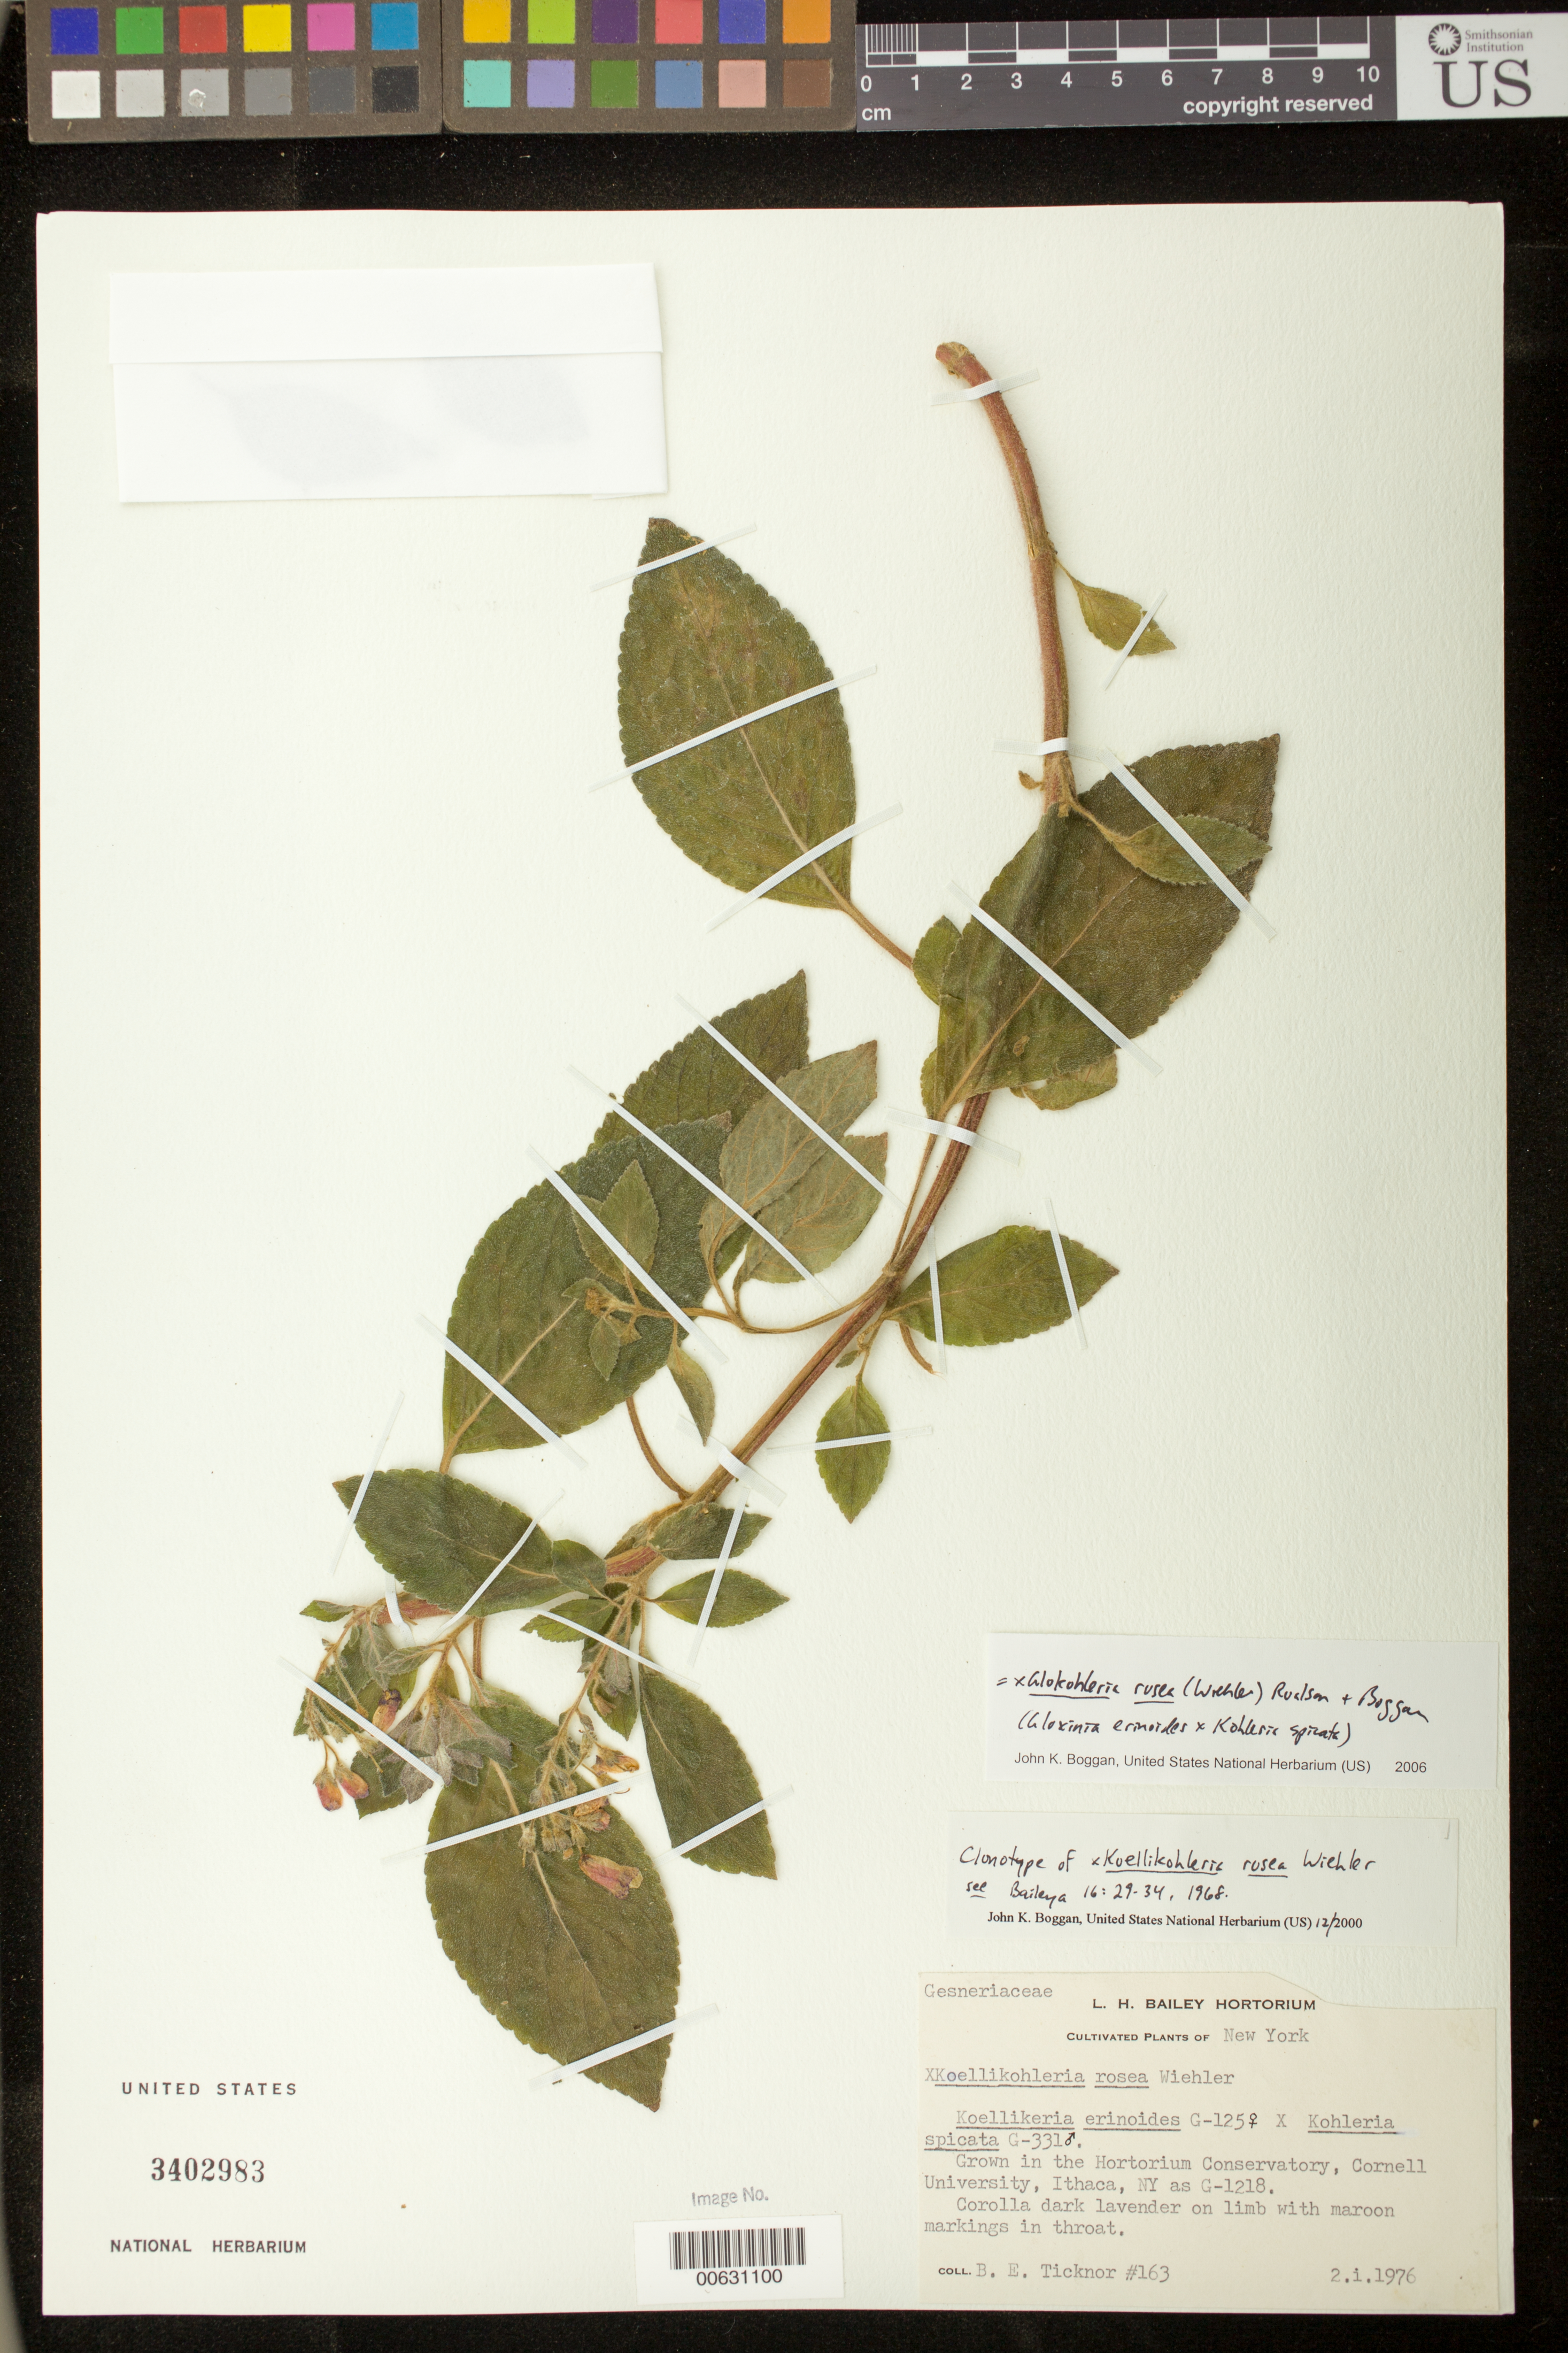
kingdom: Plantae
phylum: Tracheophyta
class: Magnoliopsida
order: Lamiales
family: Gesneriaceae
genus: Koellikohleria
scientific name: x Koellikohleria rosea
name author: Wiehler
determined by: Skog, Laurence E.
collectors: B. Ticknor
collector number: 163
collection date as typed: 02 Jan 1976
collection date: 1976-01-02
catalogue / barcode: US 3402983